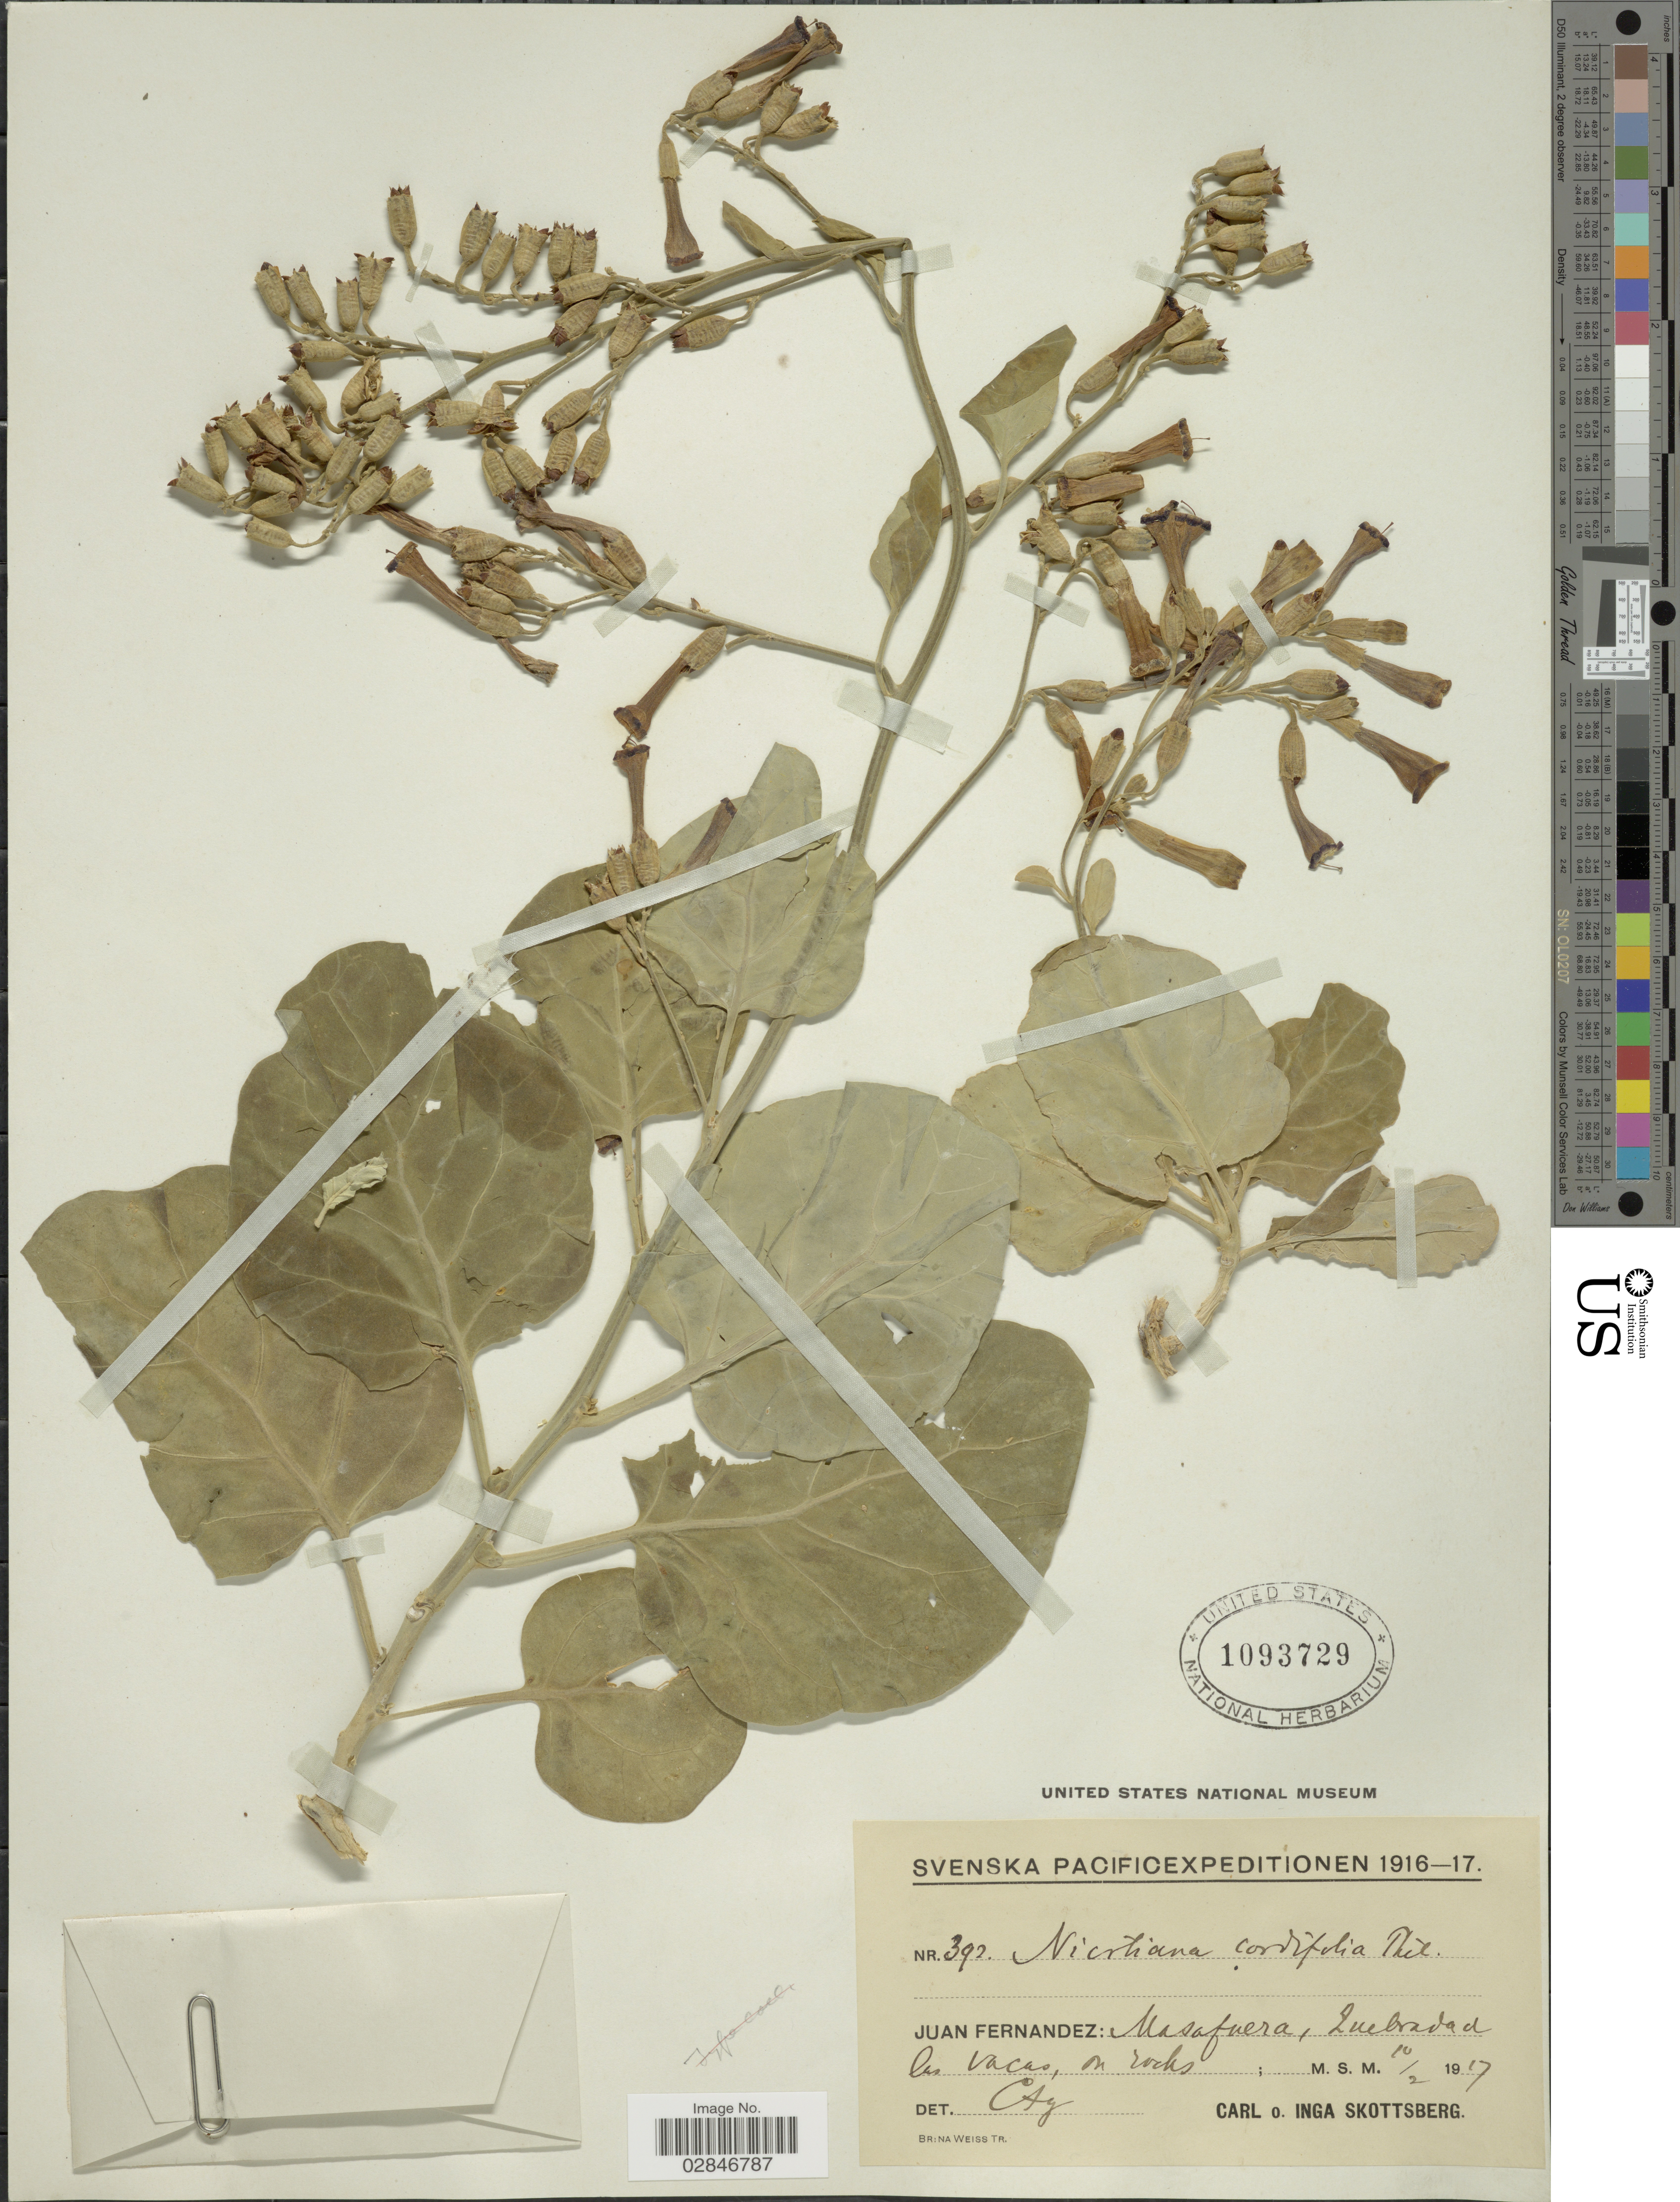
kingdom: Plantae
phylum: Tracheophyta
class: Magnoliopsida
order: Solanales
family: Solanaceae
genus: Nicotiana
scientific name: Nicotiana cordifolia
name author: Phil.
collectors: C. Skottsberg & I. Skottsberg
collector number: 392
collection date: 1917-02-10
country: Chile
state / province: Valparaíso (V)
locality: Svenska Pacific, Juan Fernandez: Masafuera, Quebrada las vacao.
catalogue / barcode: US 1093729